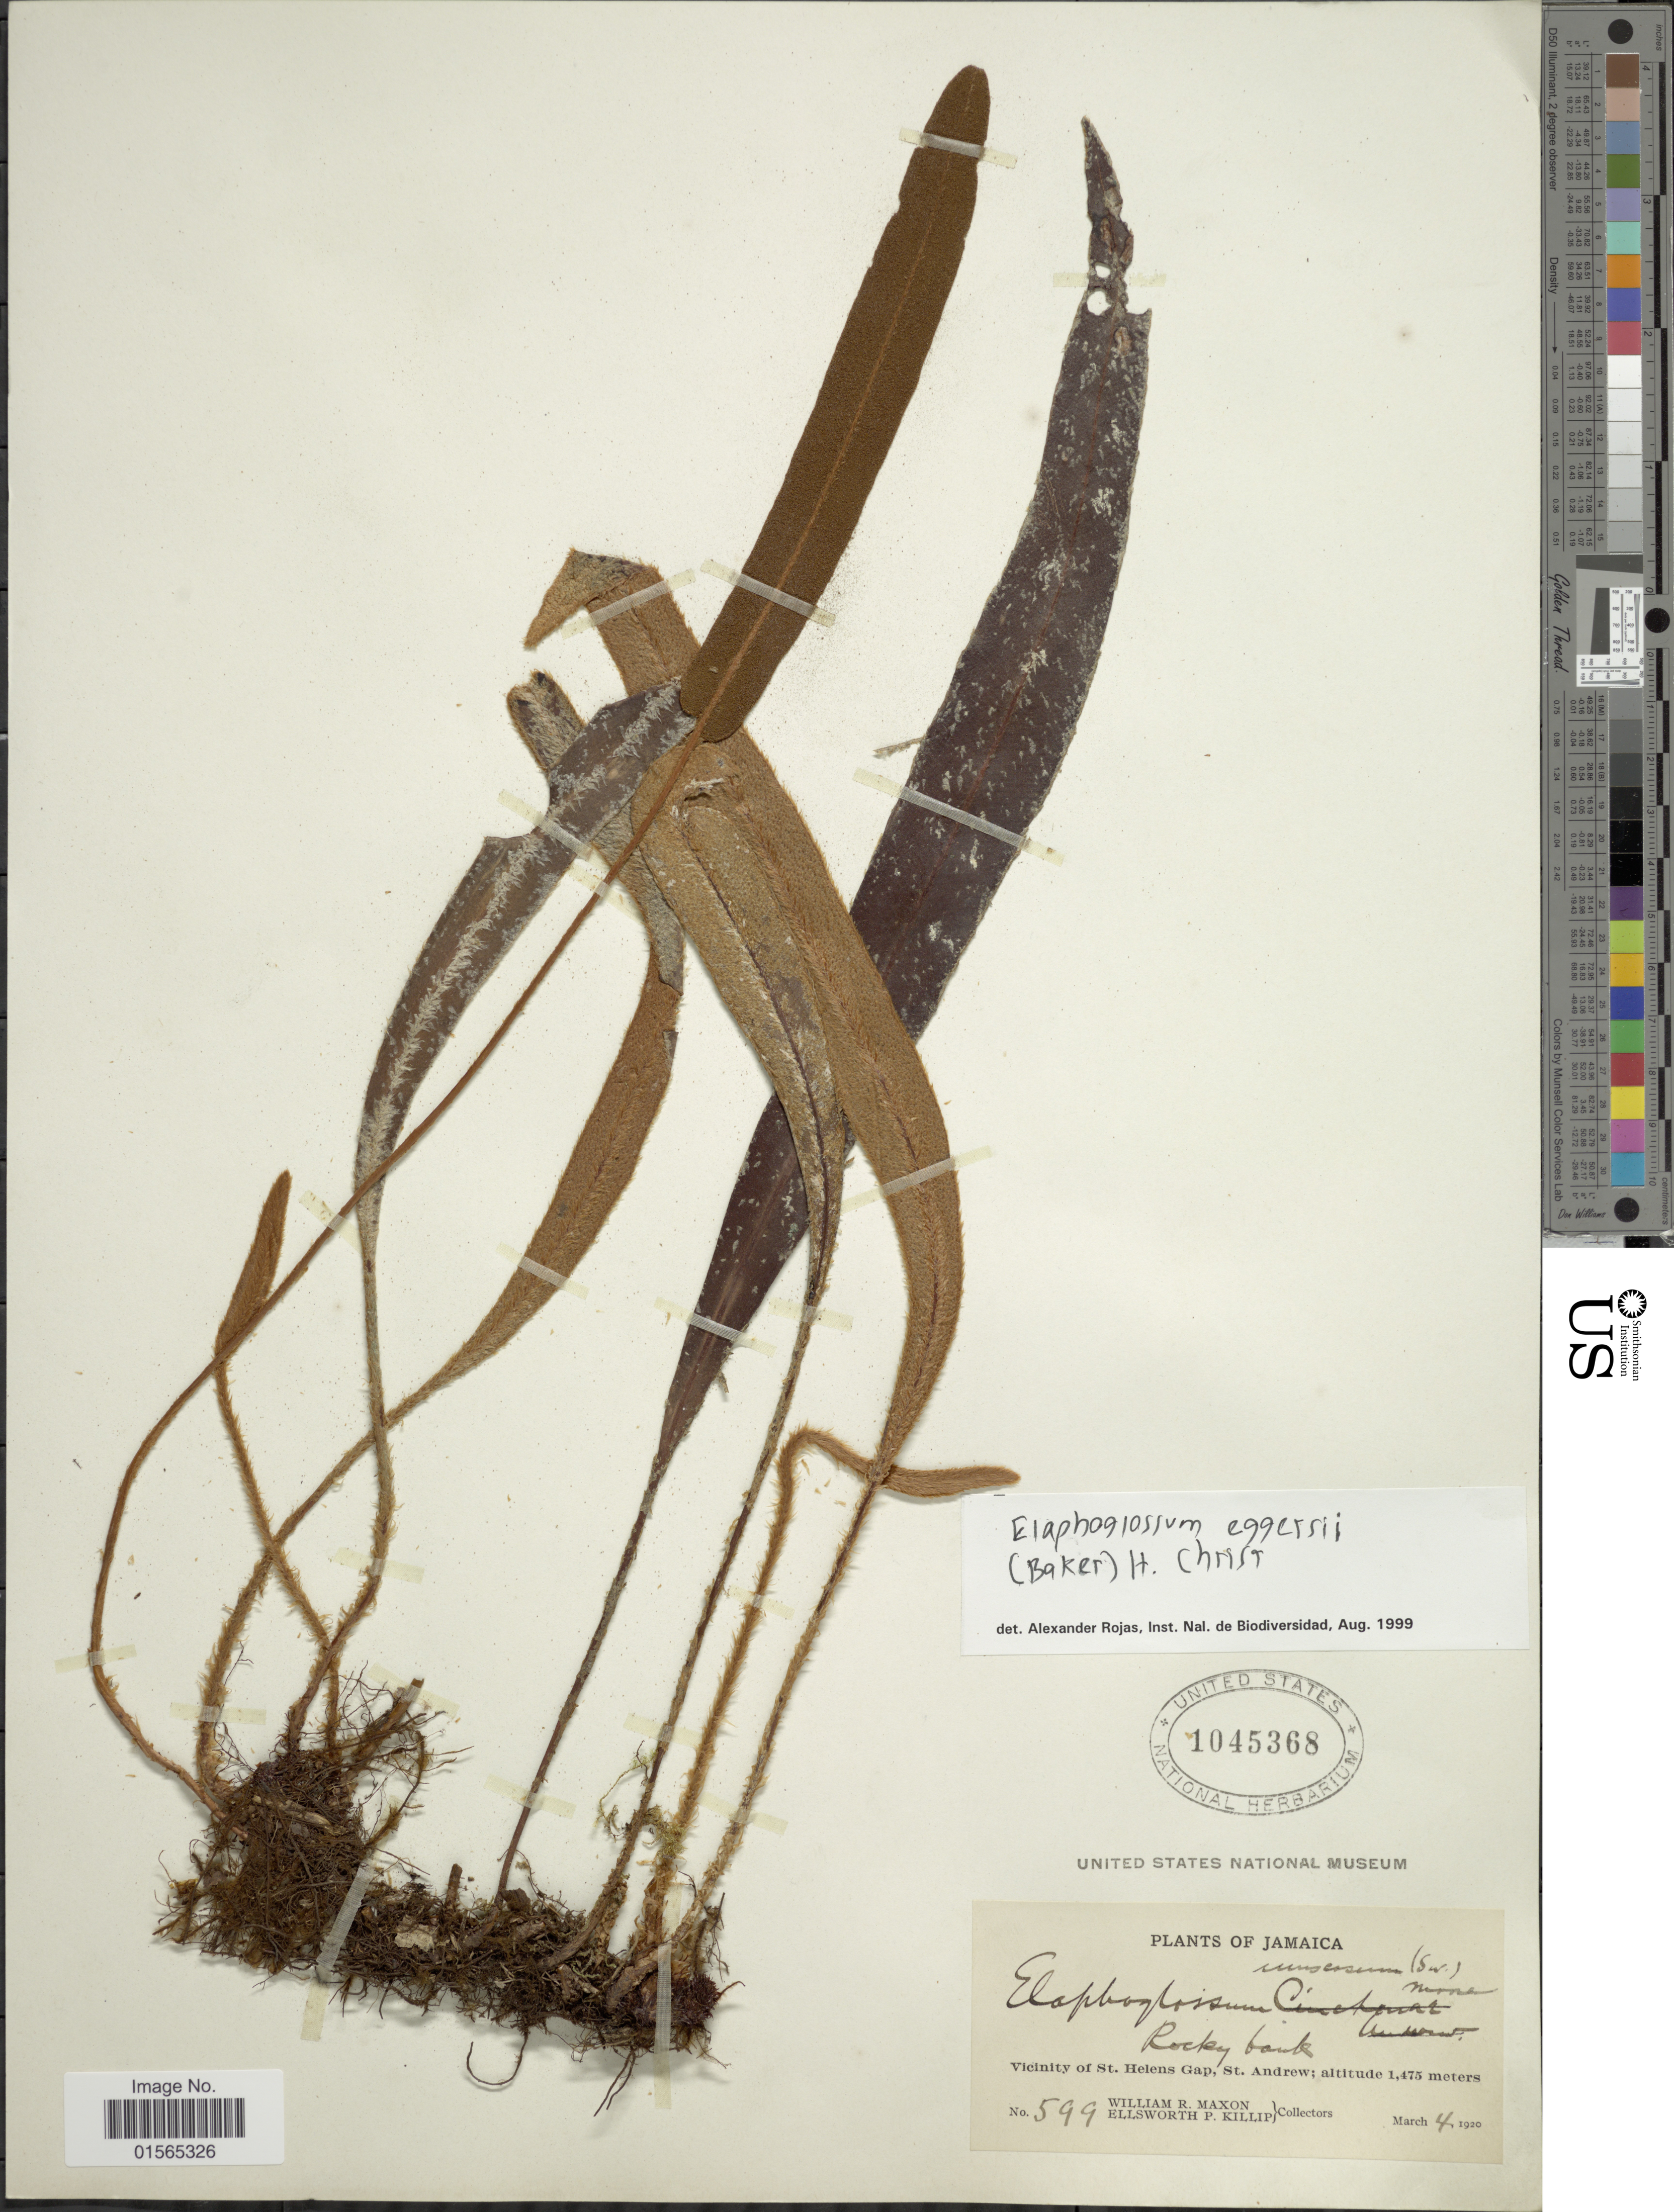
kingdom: Plantae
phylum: Tracheophyta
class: Polypodiopsida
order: Polypodiales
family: Dryopteridaceae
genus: Elaphoglossum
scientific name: Elaphoglossum eggersii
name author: (Baker) Christ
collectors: W. R. Maxon & E. P. Killip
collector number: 599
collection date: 1920-03-04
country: Jamaica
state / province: Saint Andrew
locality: Vicinity of St. Helens Gap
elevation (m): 1475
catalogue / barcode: US 1045368